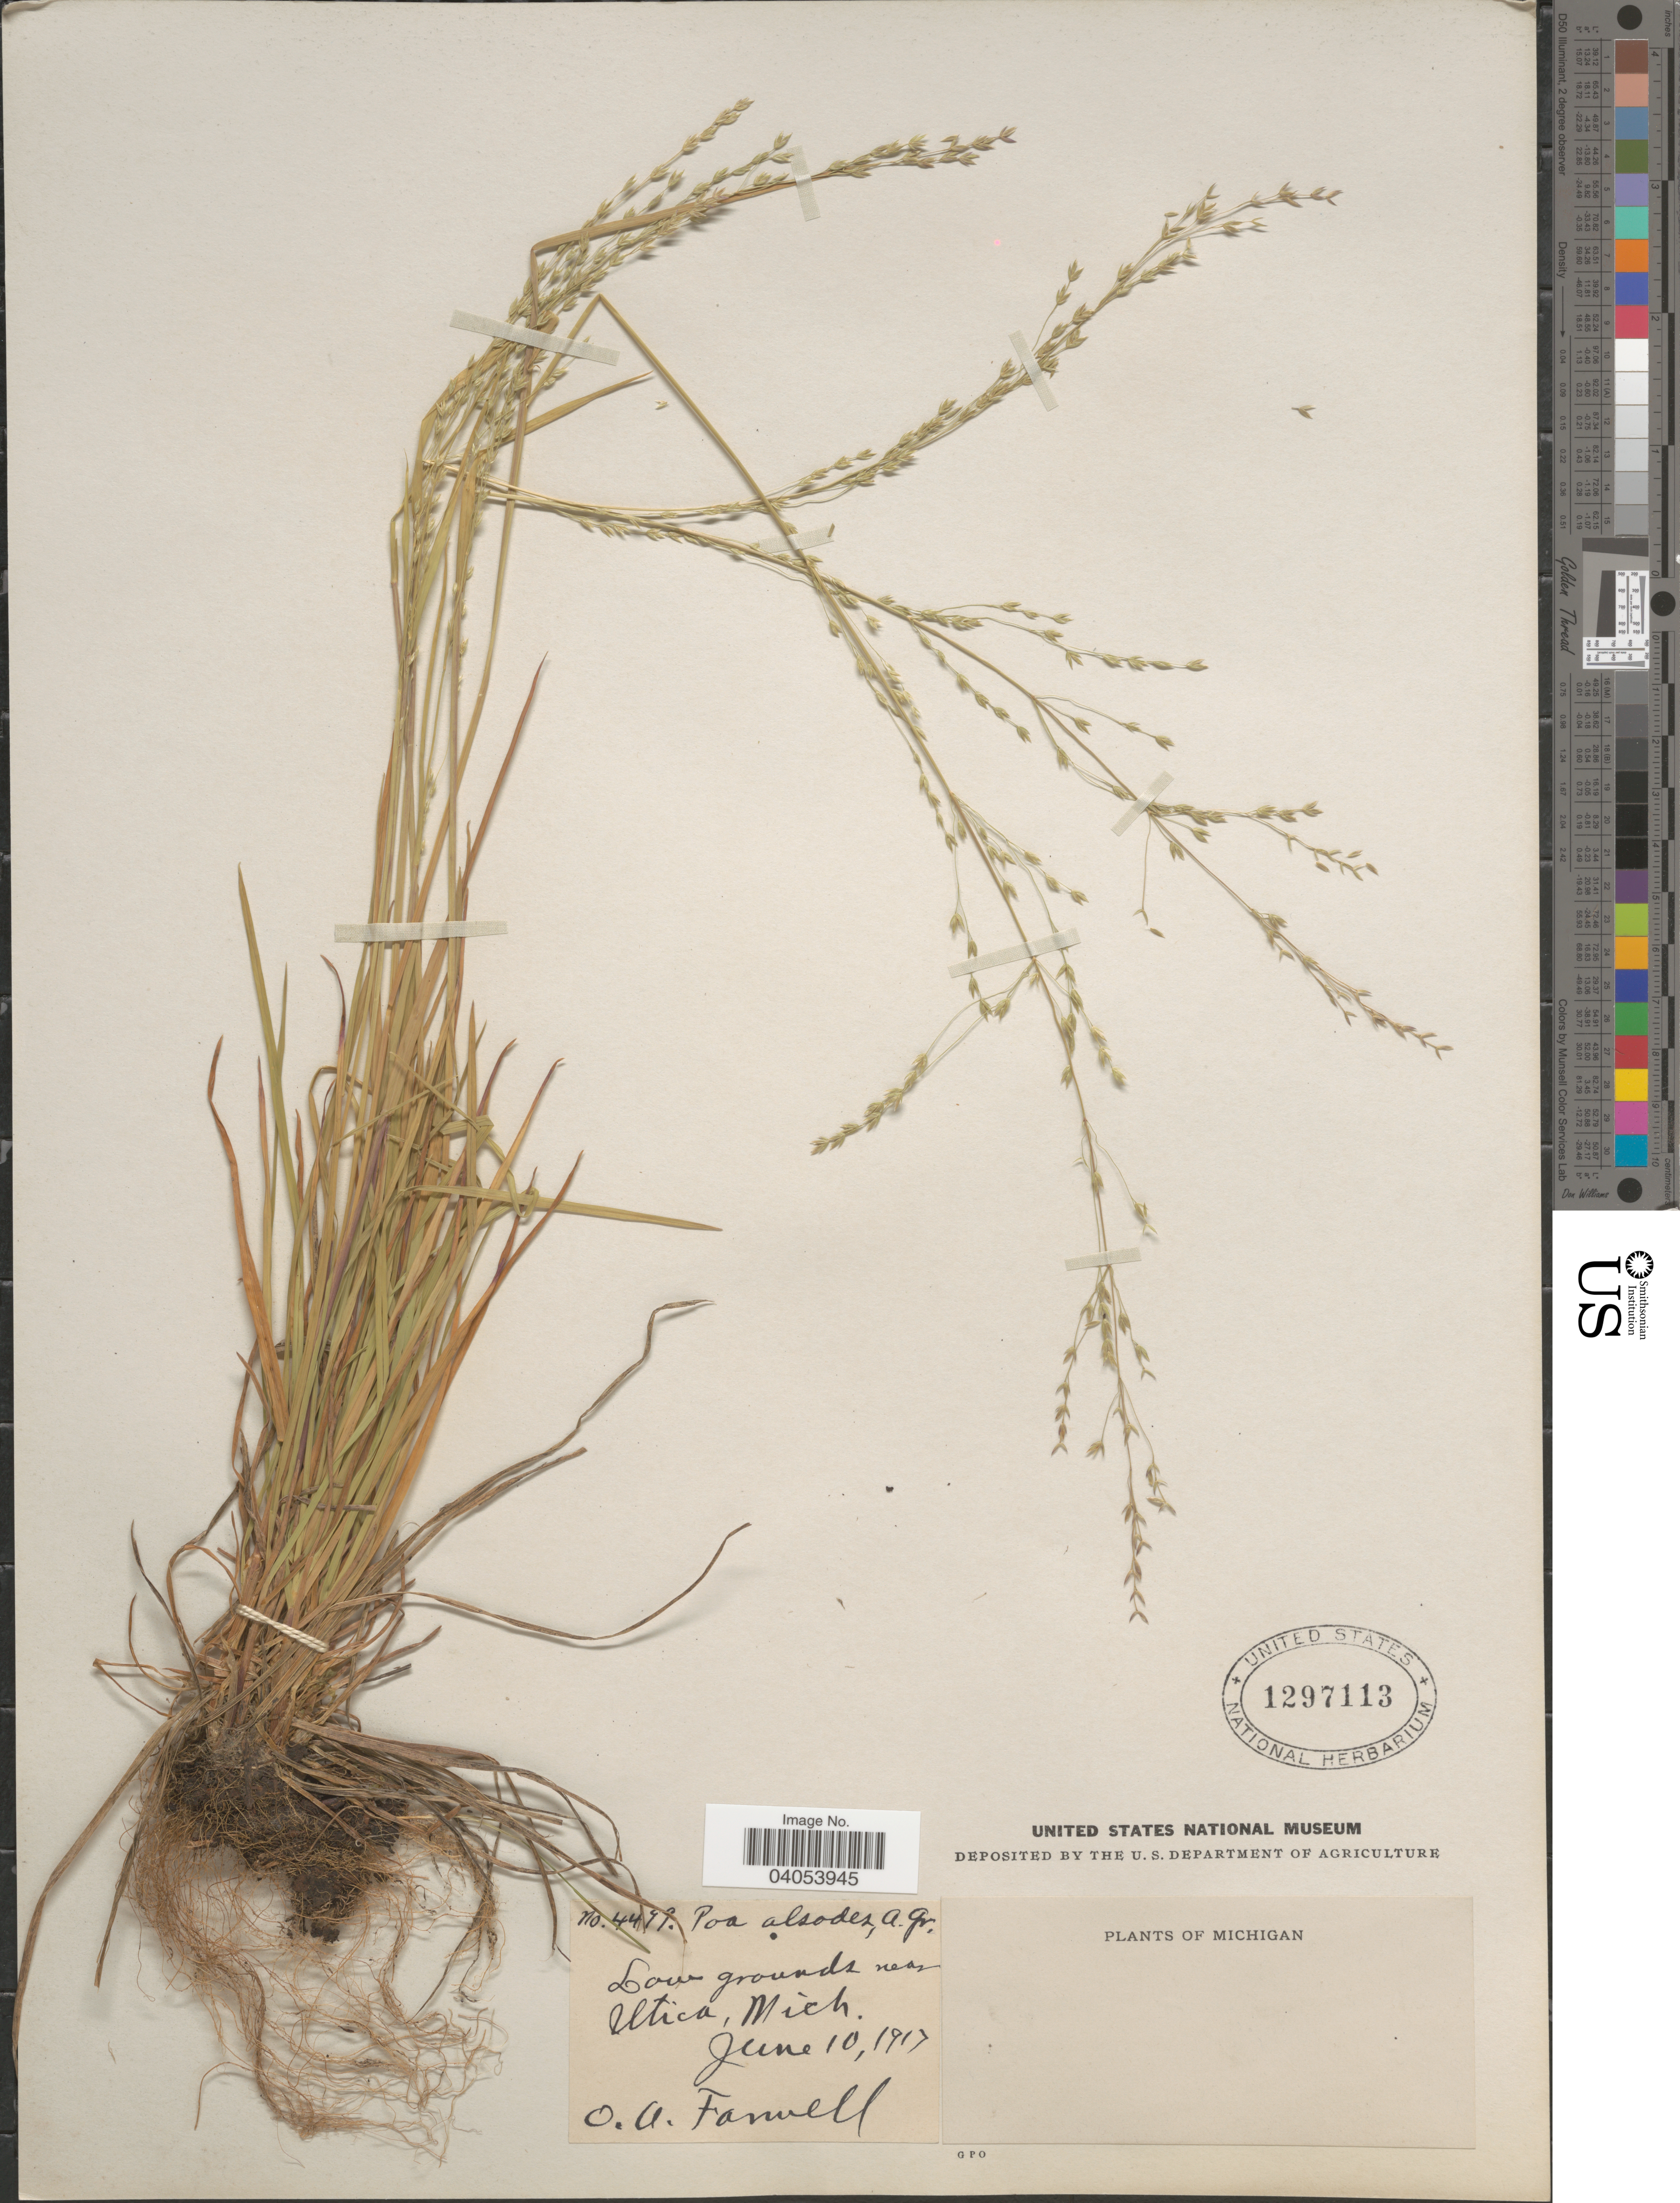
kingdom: Plantae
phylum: Tracheophyta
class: Liliopsida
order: Poales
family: Poaceae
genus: Poa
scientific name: Poa alsodes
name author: A. Gray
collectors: O. Farwell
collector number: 4499*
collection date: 1917-06-10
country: United States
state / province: Michigan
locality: Near Utica.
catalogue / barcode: US 1297113